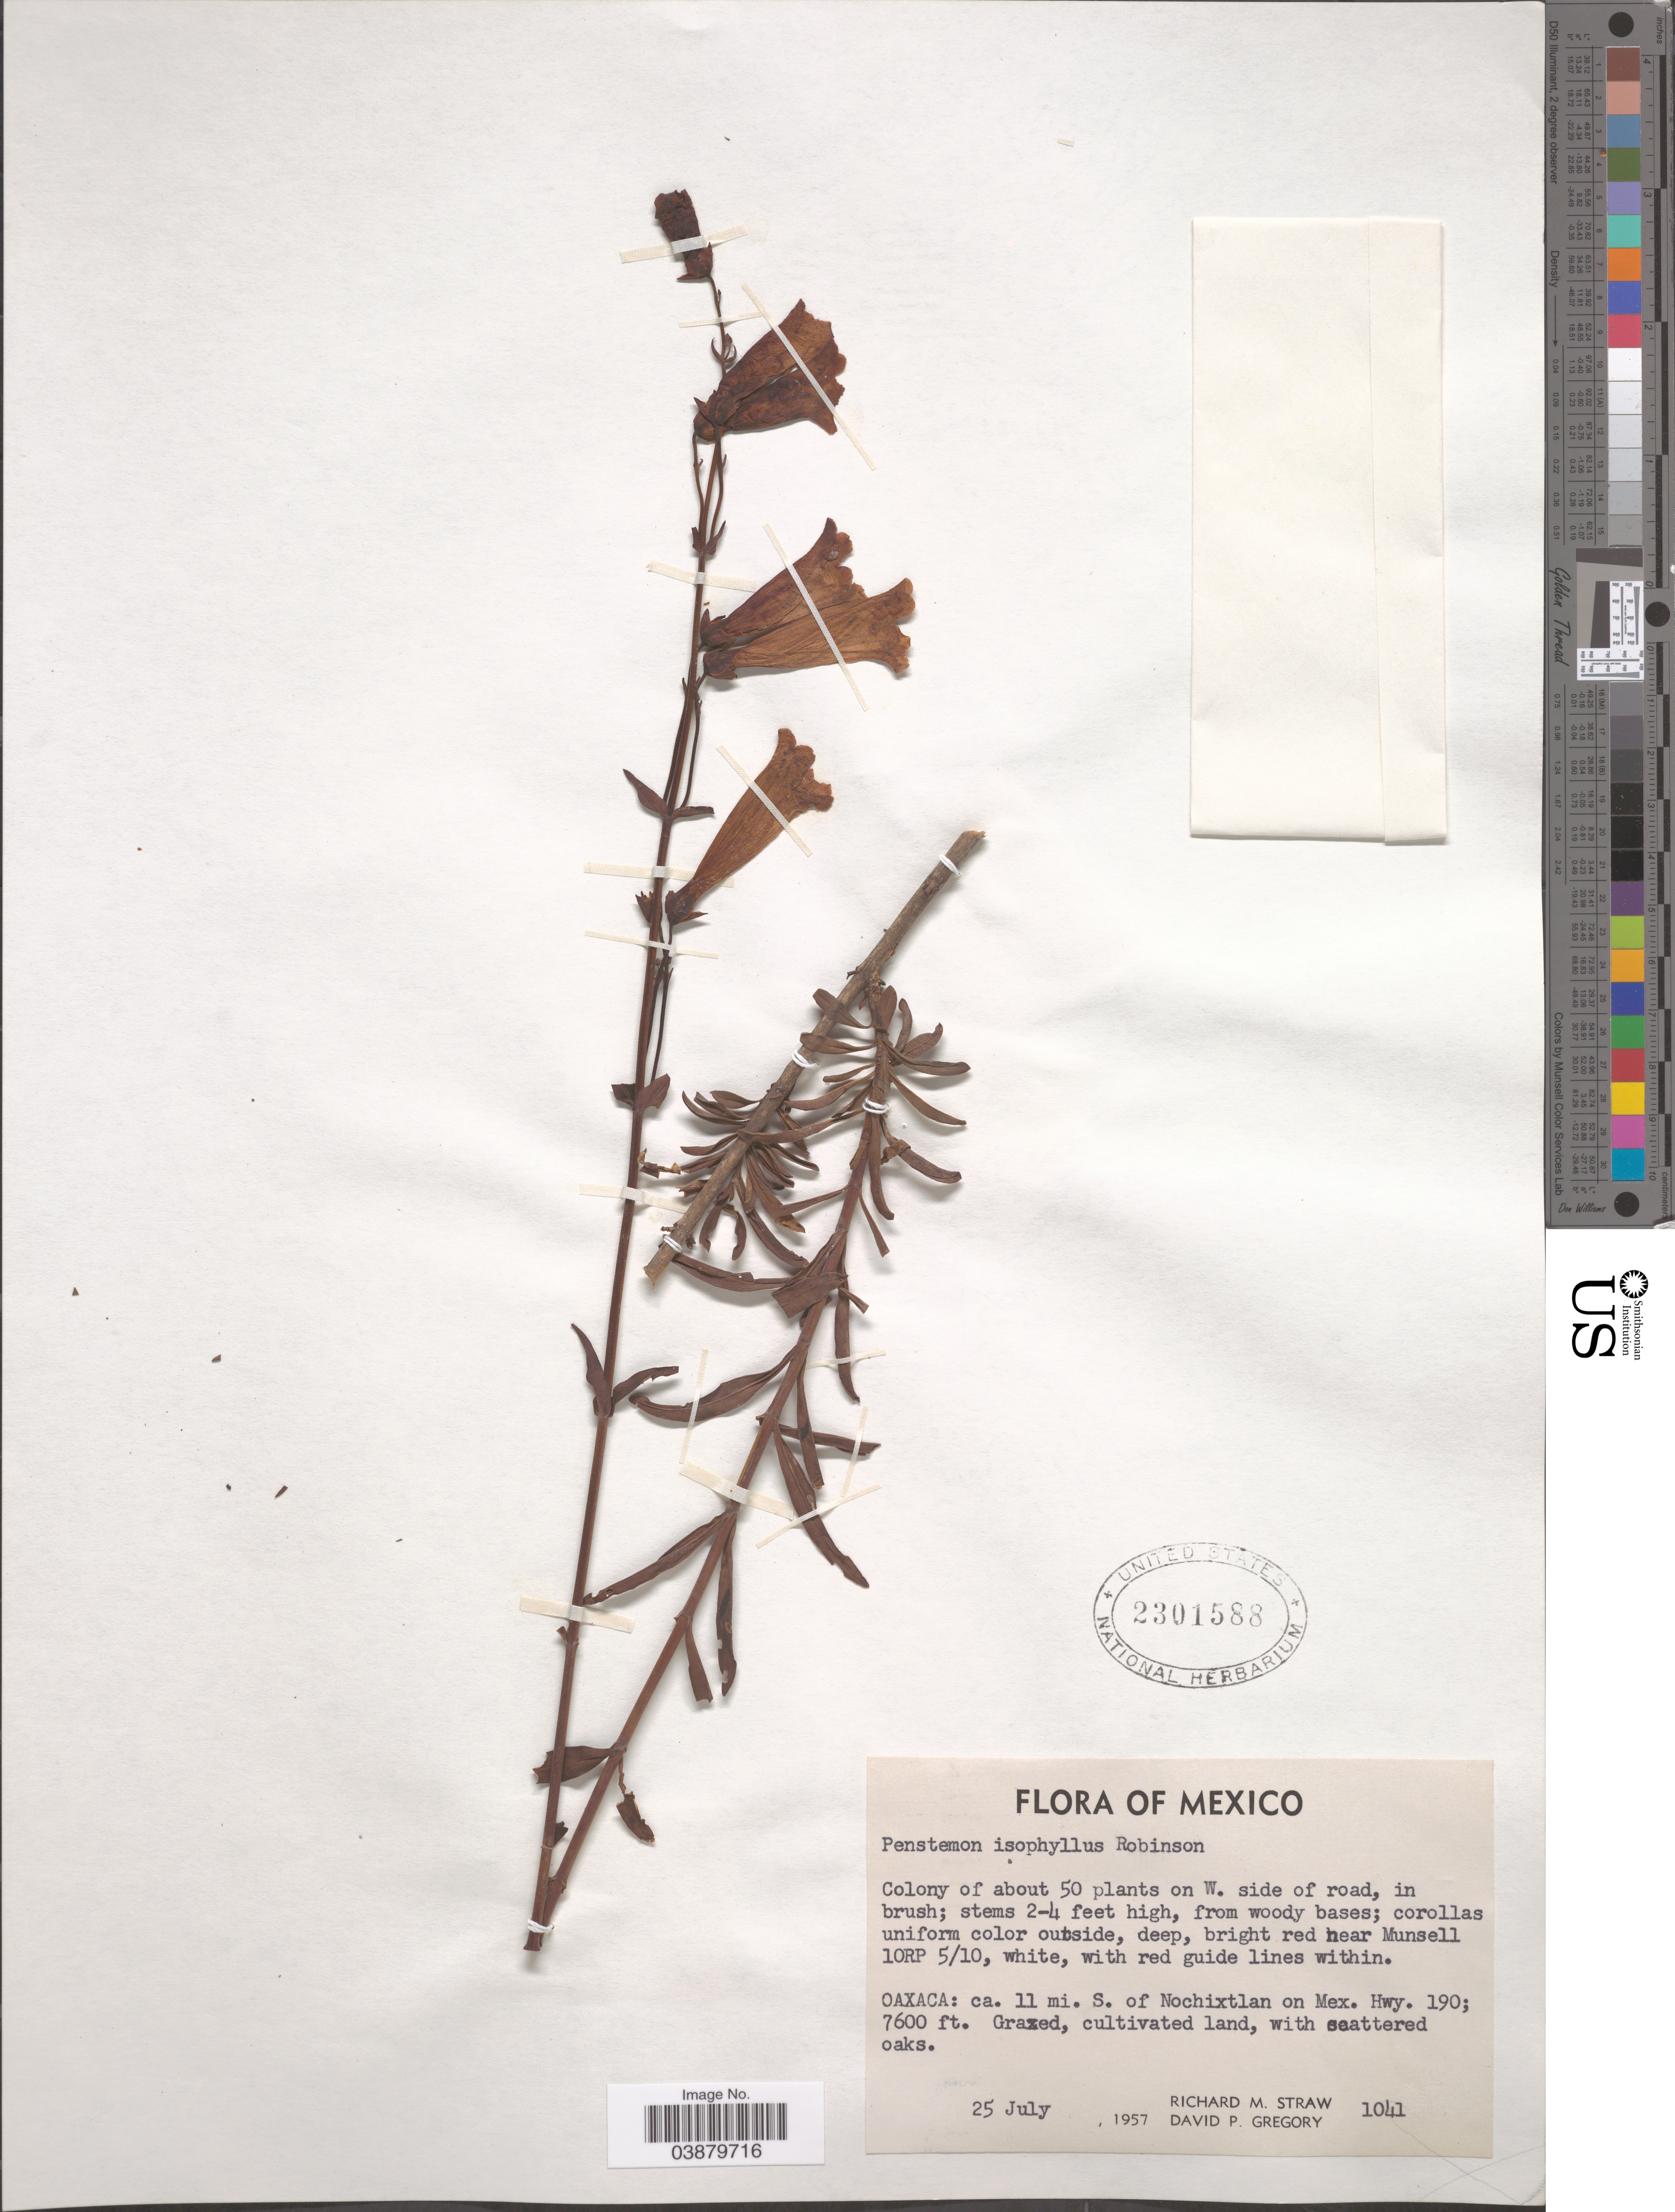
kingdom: Plantae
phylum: Tracheophyta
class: Magnoliopsida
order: Lamiales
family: Plantaginaceae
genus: Penstemon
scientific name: Penstemon isophyllus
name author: B.L. Rob.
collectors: R. M. Straw & D. Gregory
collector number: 1041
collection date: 1957-07-25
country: Mexico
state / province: Oaxaca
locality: Ca. 11 mi. S. of Nochixtlan on Mex. Hwy. 190.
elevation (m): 2316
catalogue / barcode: US 2301588